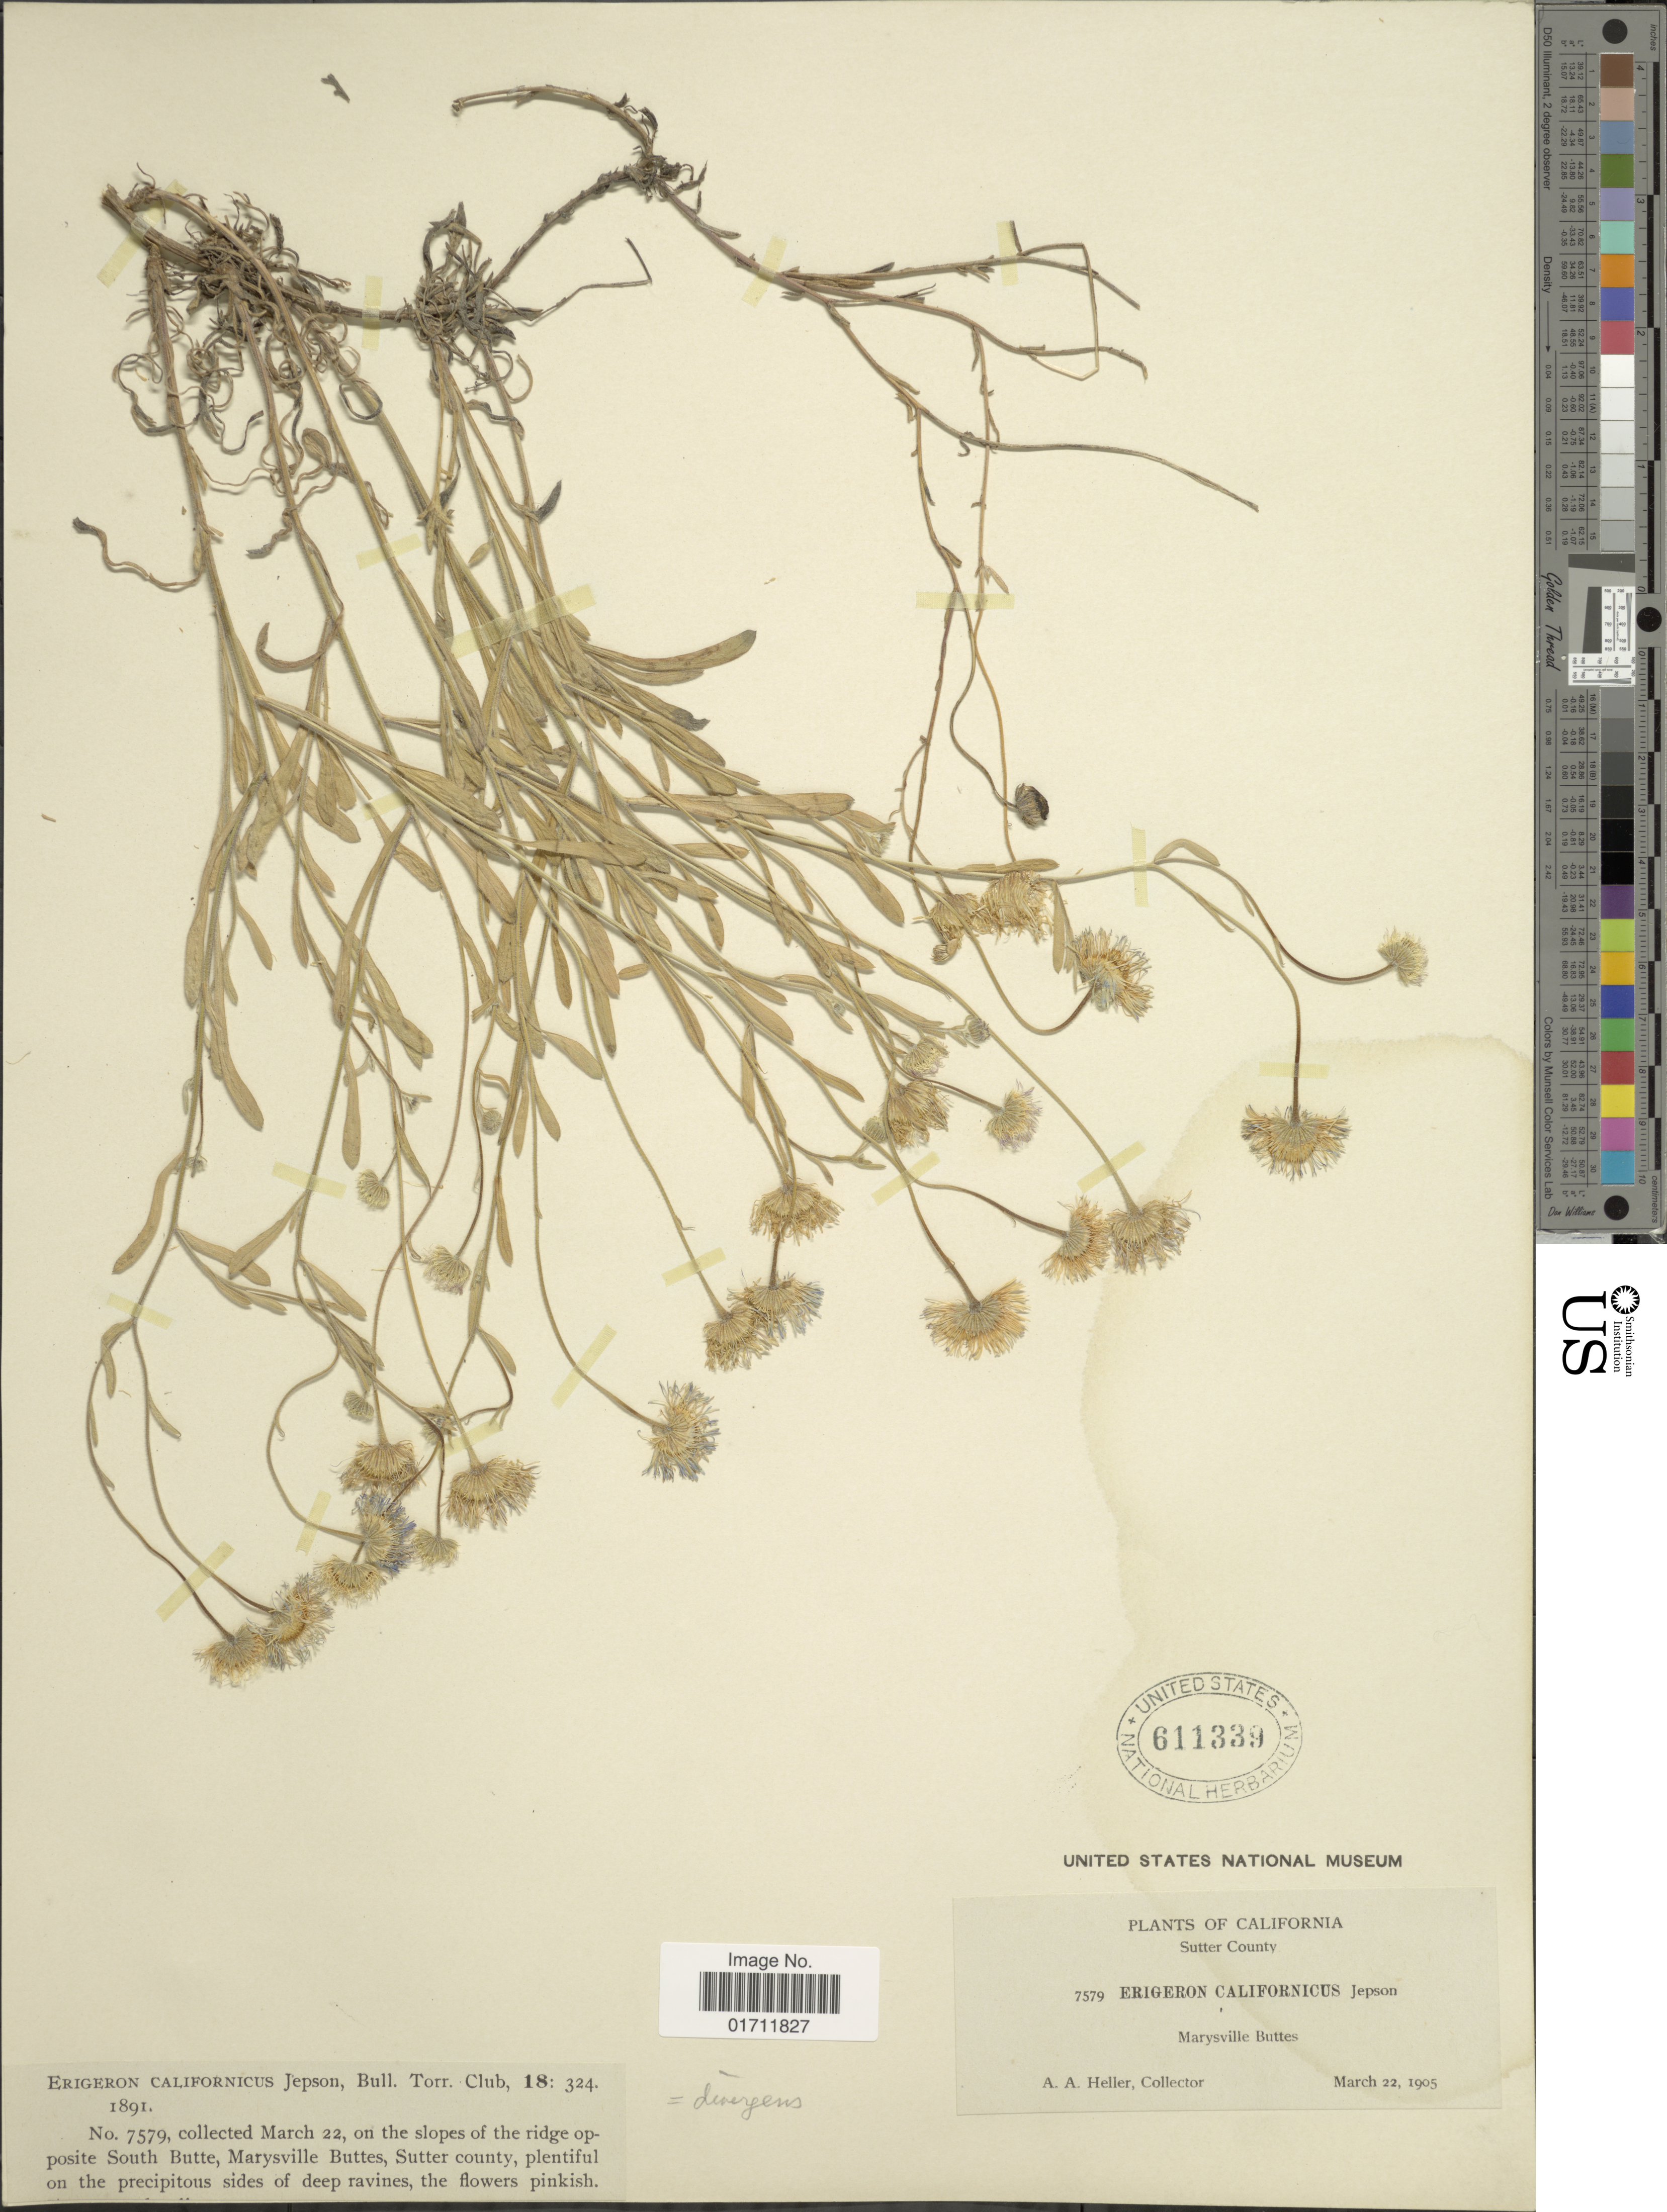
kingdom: Plantae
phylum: Tracheophyta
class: Magnoliopsida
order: Asterales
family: Asteraceae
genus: Erigeron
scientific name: Erigeron divergens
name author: Torr. & A. Gray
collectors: A. A. Heller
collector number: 7579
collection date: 1905-03-22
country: United States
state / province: California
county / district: Sutter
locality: Sutter County, on the slopes of the ridge opposite South Butte, Marysville Buttes, Sutter county, plentiful on the precipitous sides of deep ravines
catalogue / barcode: US 611339